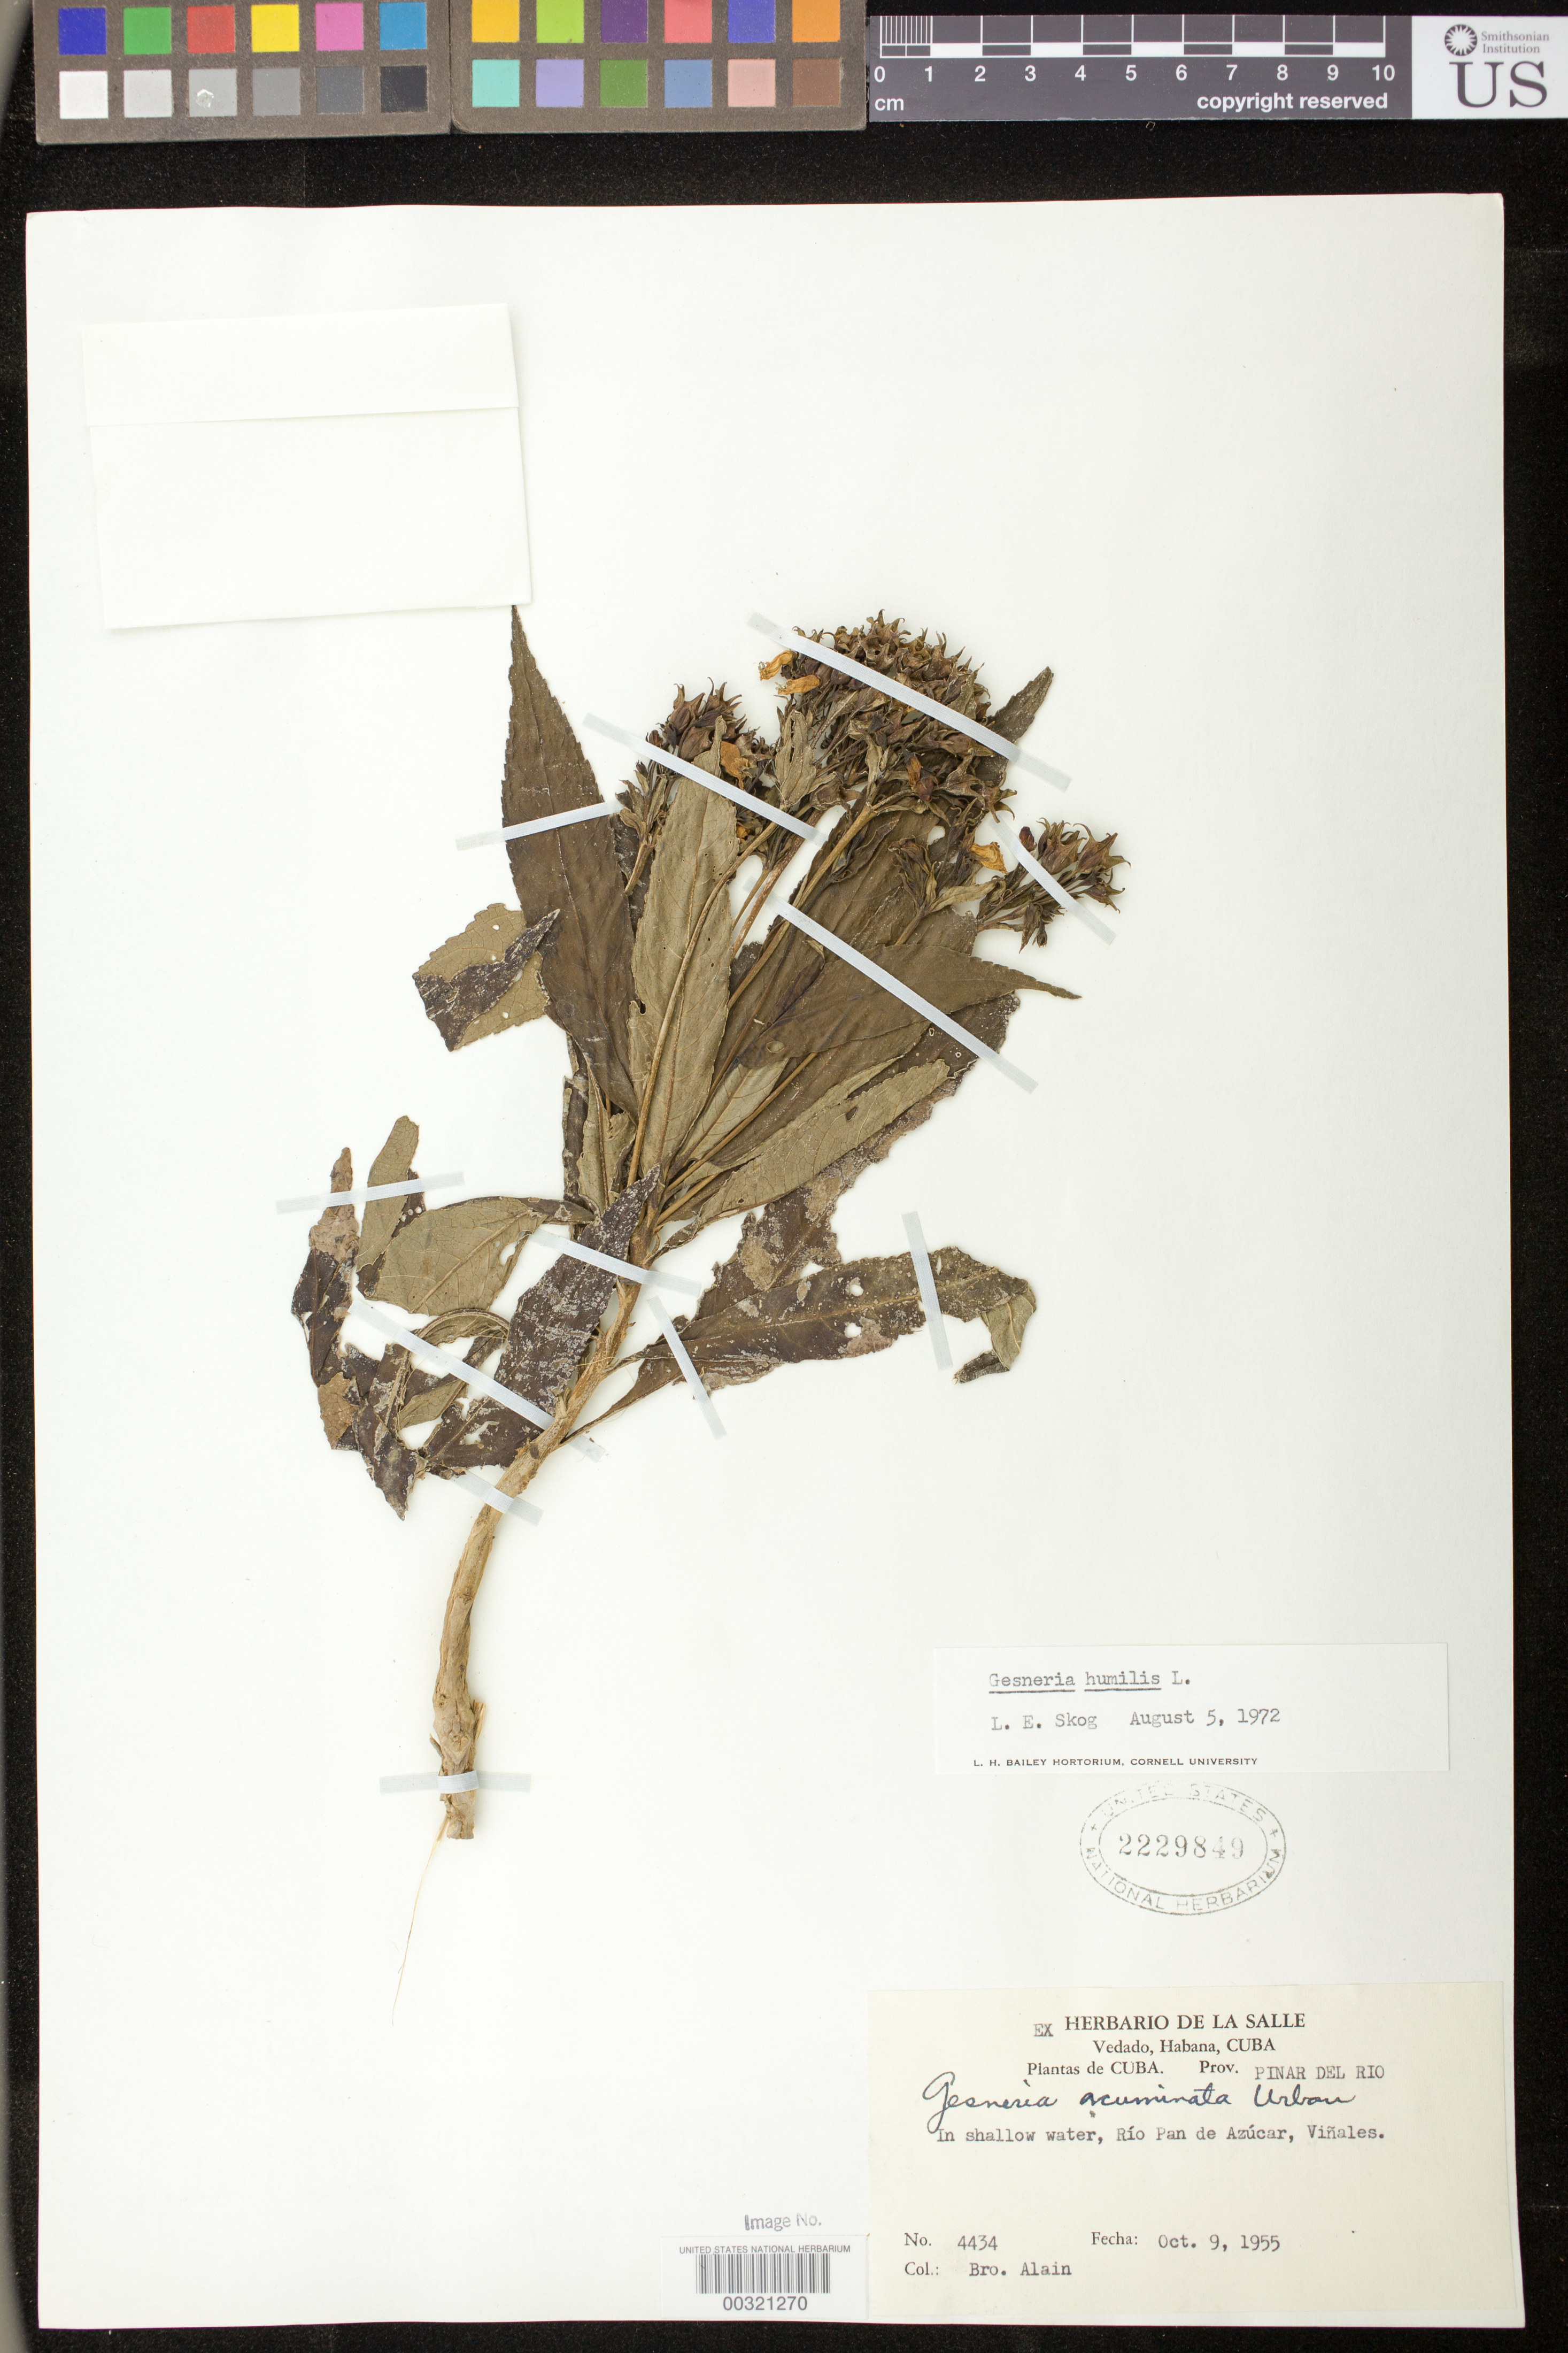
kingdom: Plantae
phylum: Tracheophyta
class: Magnoliopsida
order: Lamiales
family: Gesneriaceae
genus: Gesneria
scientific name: Gesneria humilis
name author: L.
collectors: A. H. Liogier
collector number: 4434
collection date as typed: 09 Oct 1955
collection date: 1955-10-09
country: Cuba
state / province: Pinar del Rio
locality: Rio Pan de Azucar, Viñales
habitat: In shallow water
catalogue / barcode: US 2229849